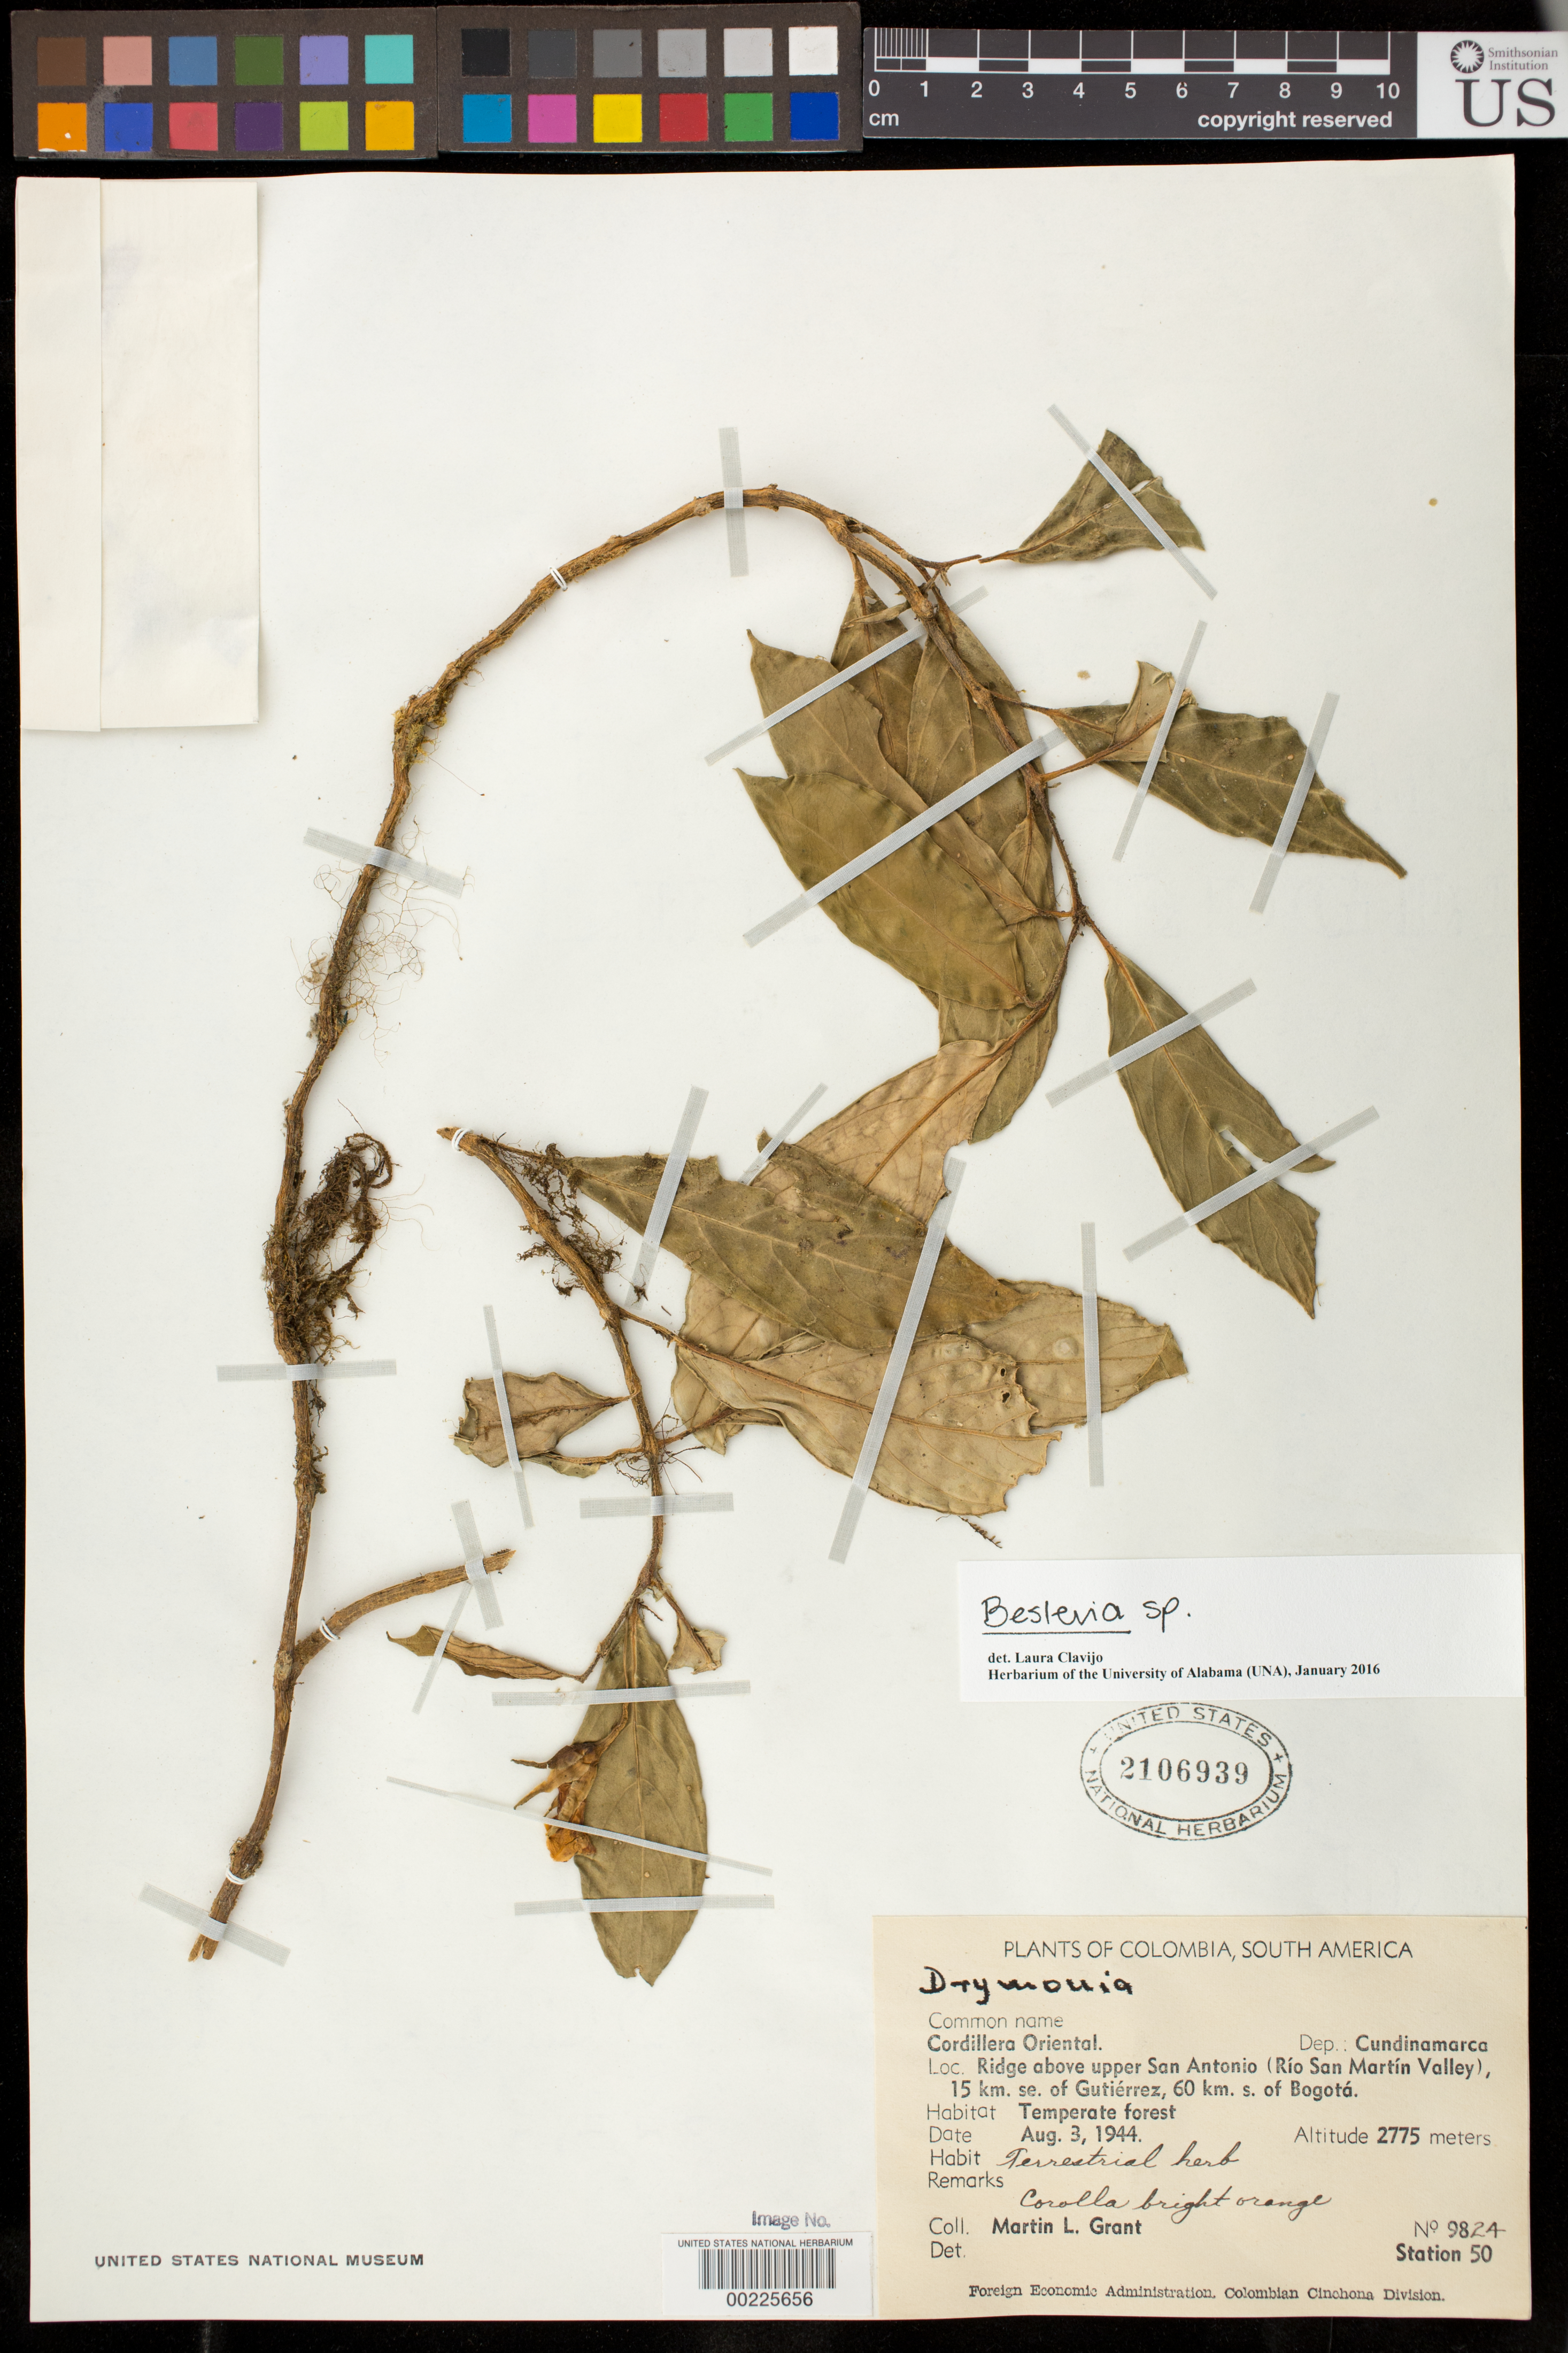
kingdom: Plantae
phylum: Tracheophyta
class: Magnoliopsida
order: Lamiales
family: Gesneriaceae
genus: Besleria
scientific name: Besleria sp.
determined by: Clavijo, L.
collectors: M. L. Grant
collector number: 9824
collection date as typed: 03 Aug 1944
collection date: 1944-08-03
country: Colombia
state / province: Cundinamarca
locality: Cordillera Oriental, ridge above upper San Antonio (Rio San Martin valley), 15 km SE of Gutierrez, 60 km S of Bogota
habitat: Temperate forest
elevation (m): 2775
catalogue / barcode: US 2106939